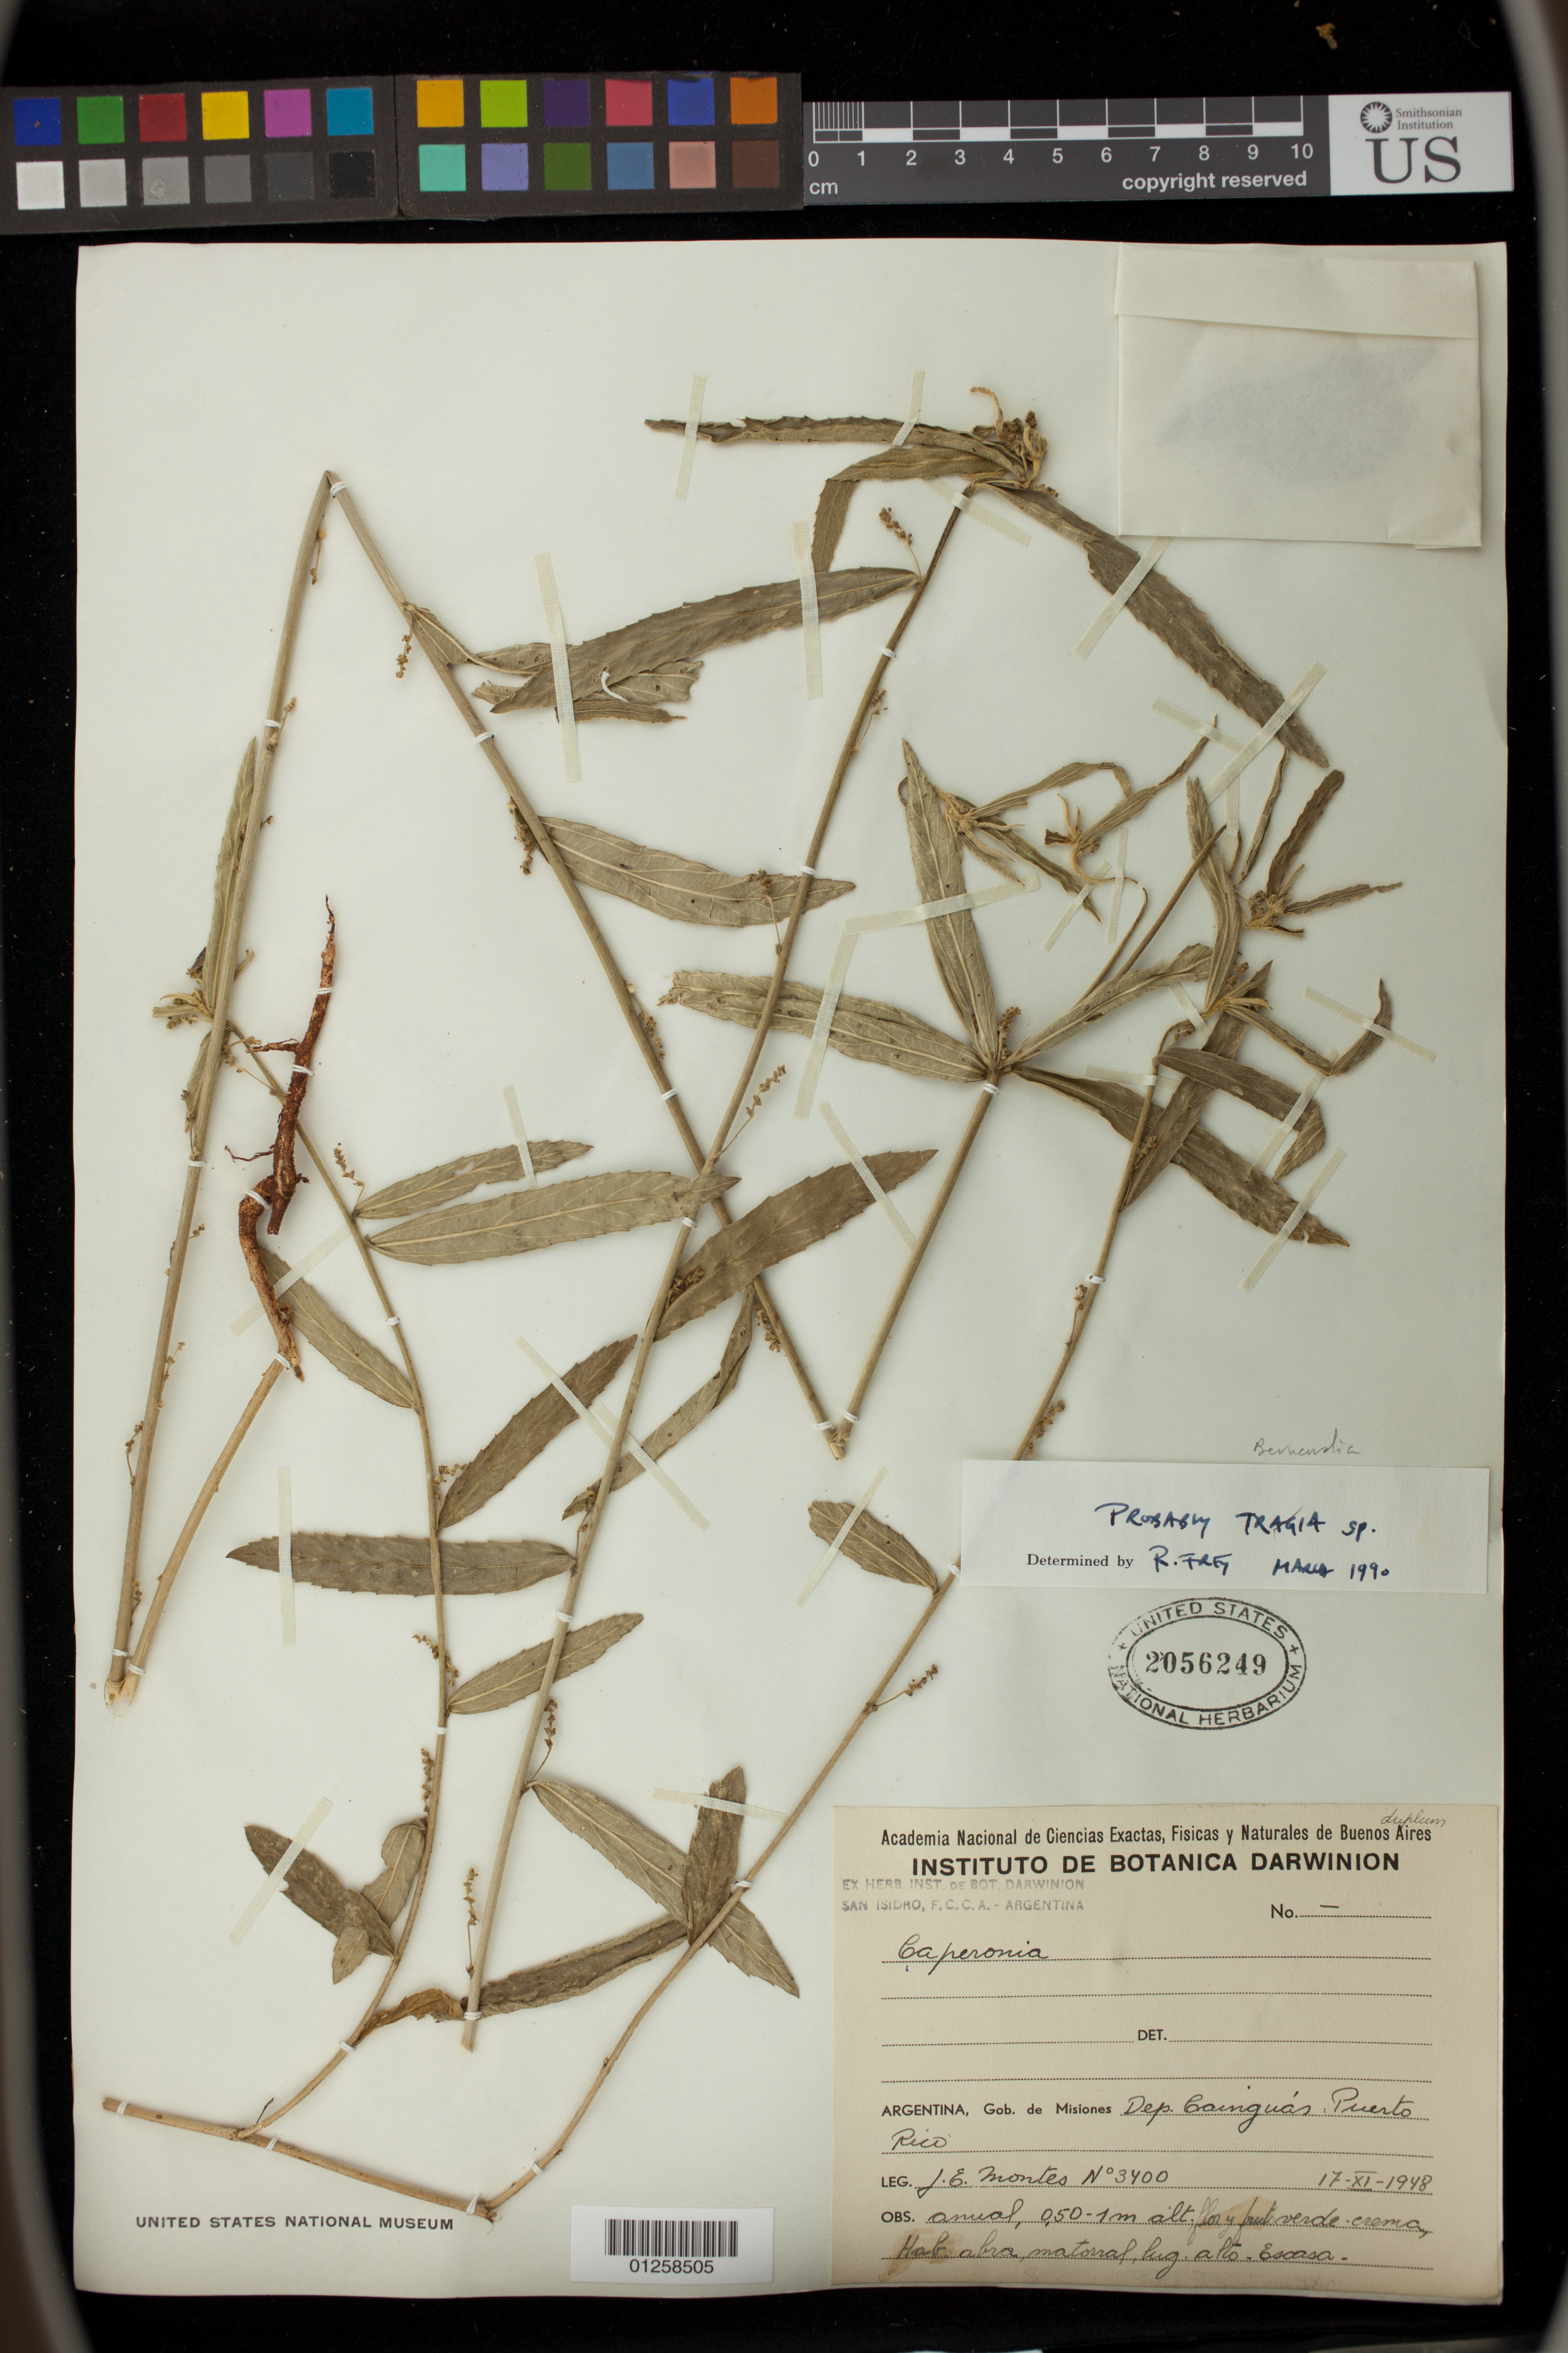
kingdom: Plantae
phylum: Tracheophyta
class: Magnoliopsida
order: Malpighiales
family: Euphorbiaceae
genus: Bernardia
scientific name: Bernardia sp.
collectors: J. E. Montes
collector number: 3400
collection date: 1948-11-17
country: Argentina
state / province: Misiones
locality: Dep. Cainguas, Puerto Rico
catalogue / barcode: US 2056249